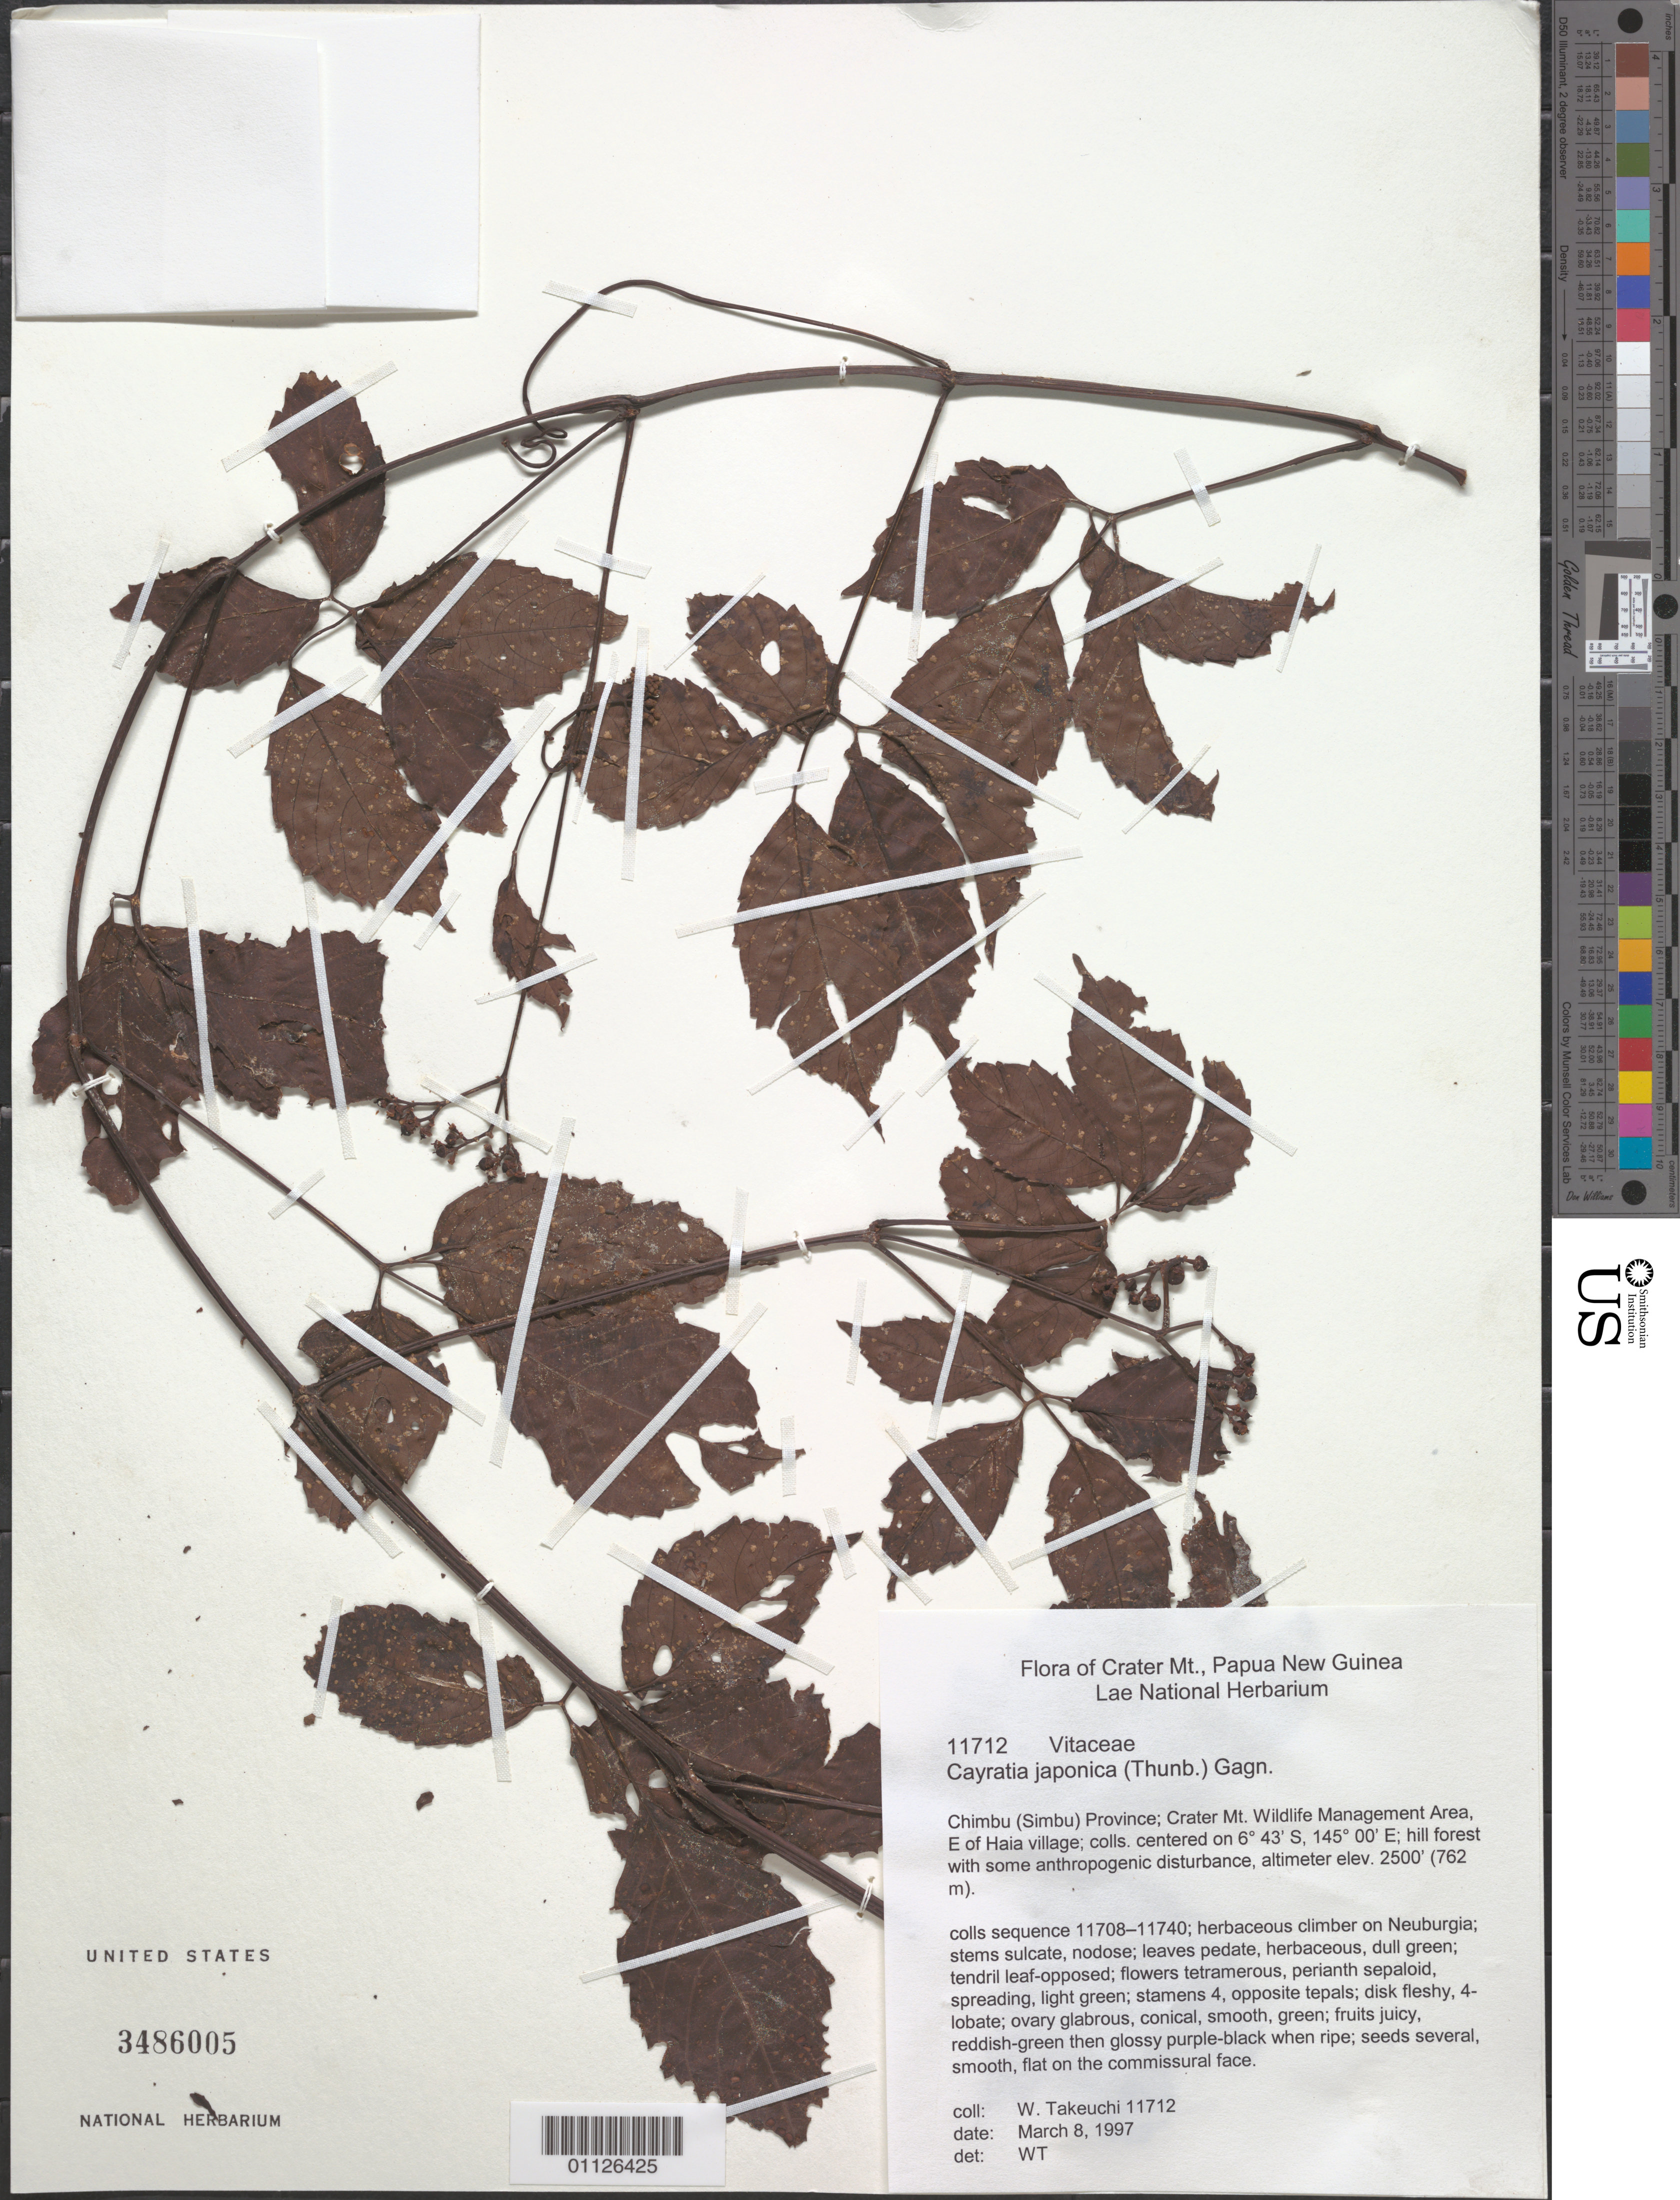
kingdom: Plantae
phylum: Tracheophyta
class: Magnoliopsida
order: Vitales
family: Vitaceae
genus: Causonis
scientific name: Causonis japonica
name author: (Thunb.) Raf.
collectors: W. N. Takeuchi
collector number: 11712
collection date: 1997-03-08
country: Papua New Guinea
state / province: Chimbu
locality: Crater Mt Wildlife Management Area, E of Haia village.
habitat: Hill forest with some antropogenic disturbance. Herbaceous climber.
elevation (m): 762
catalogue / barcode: US 3486005